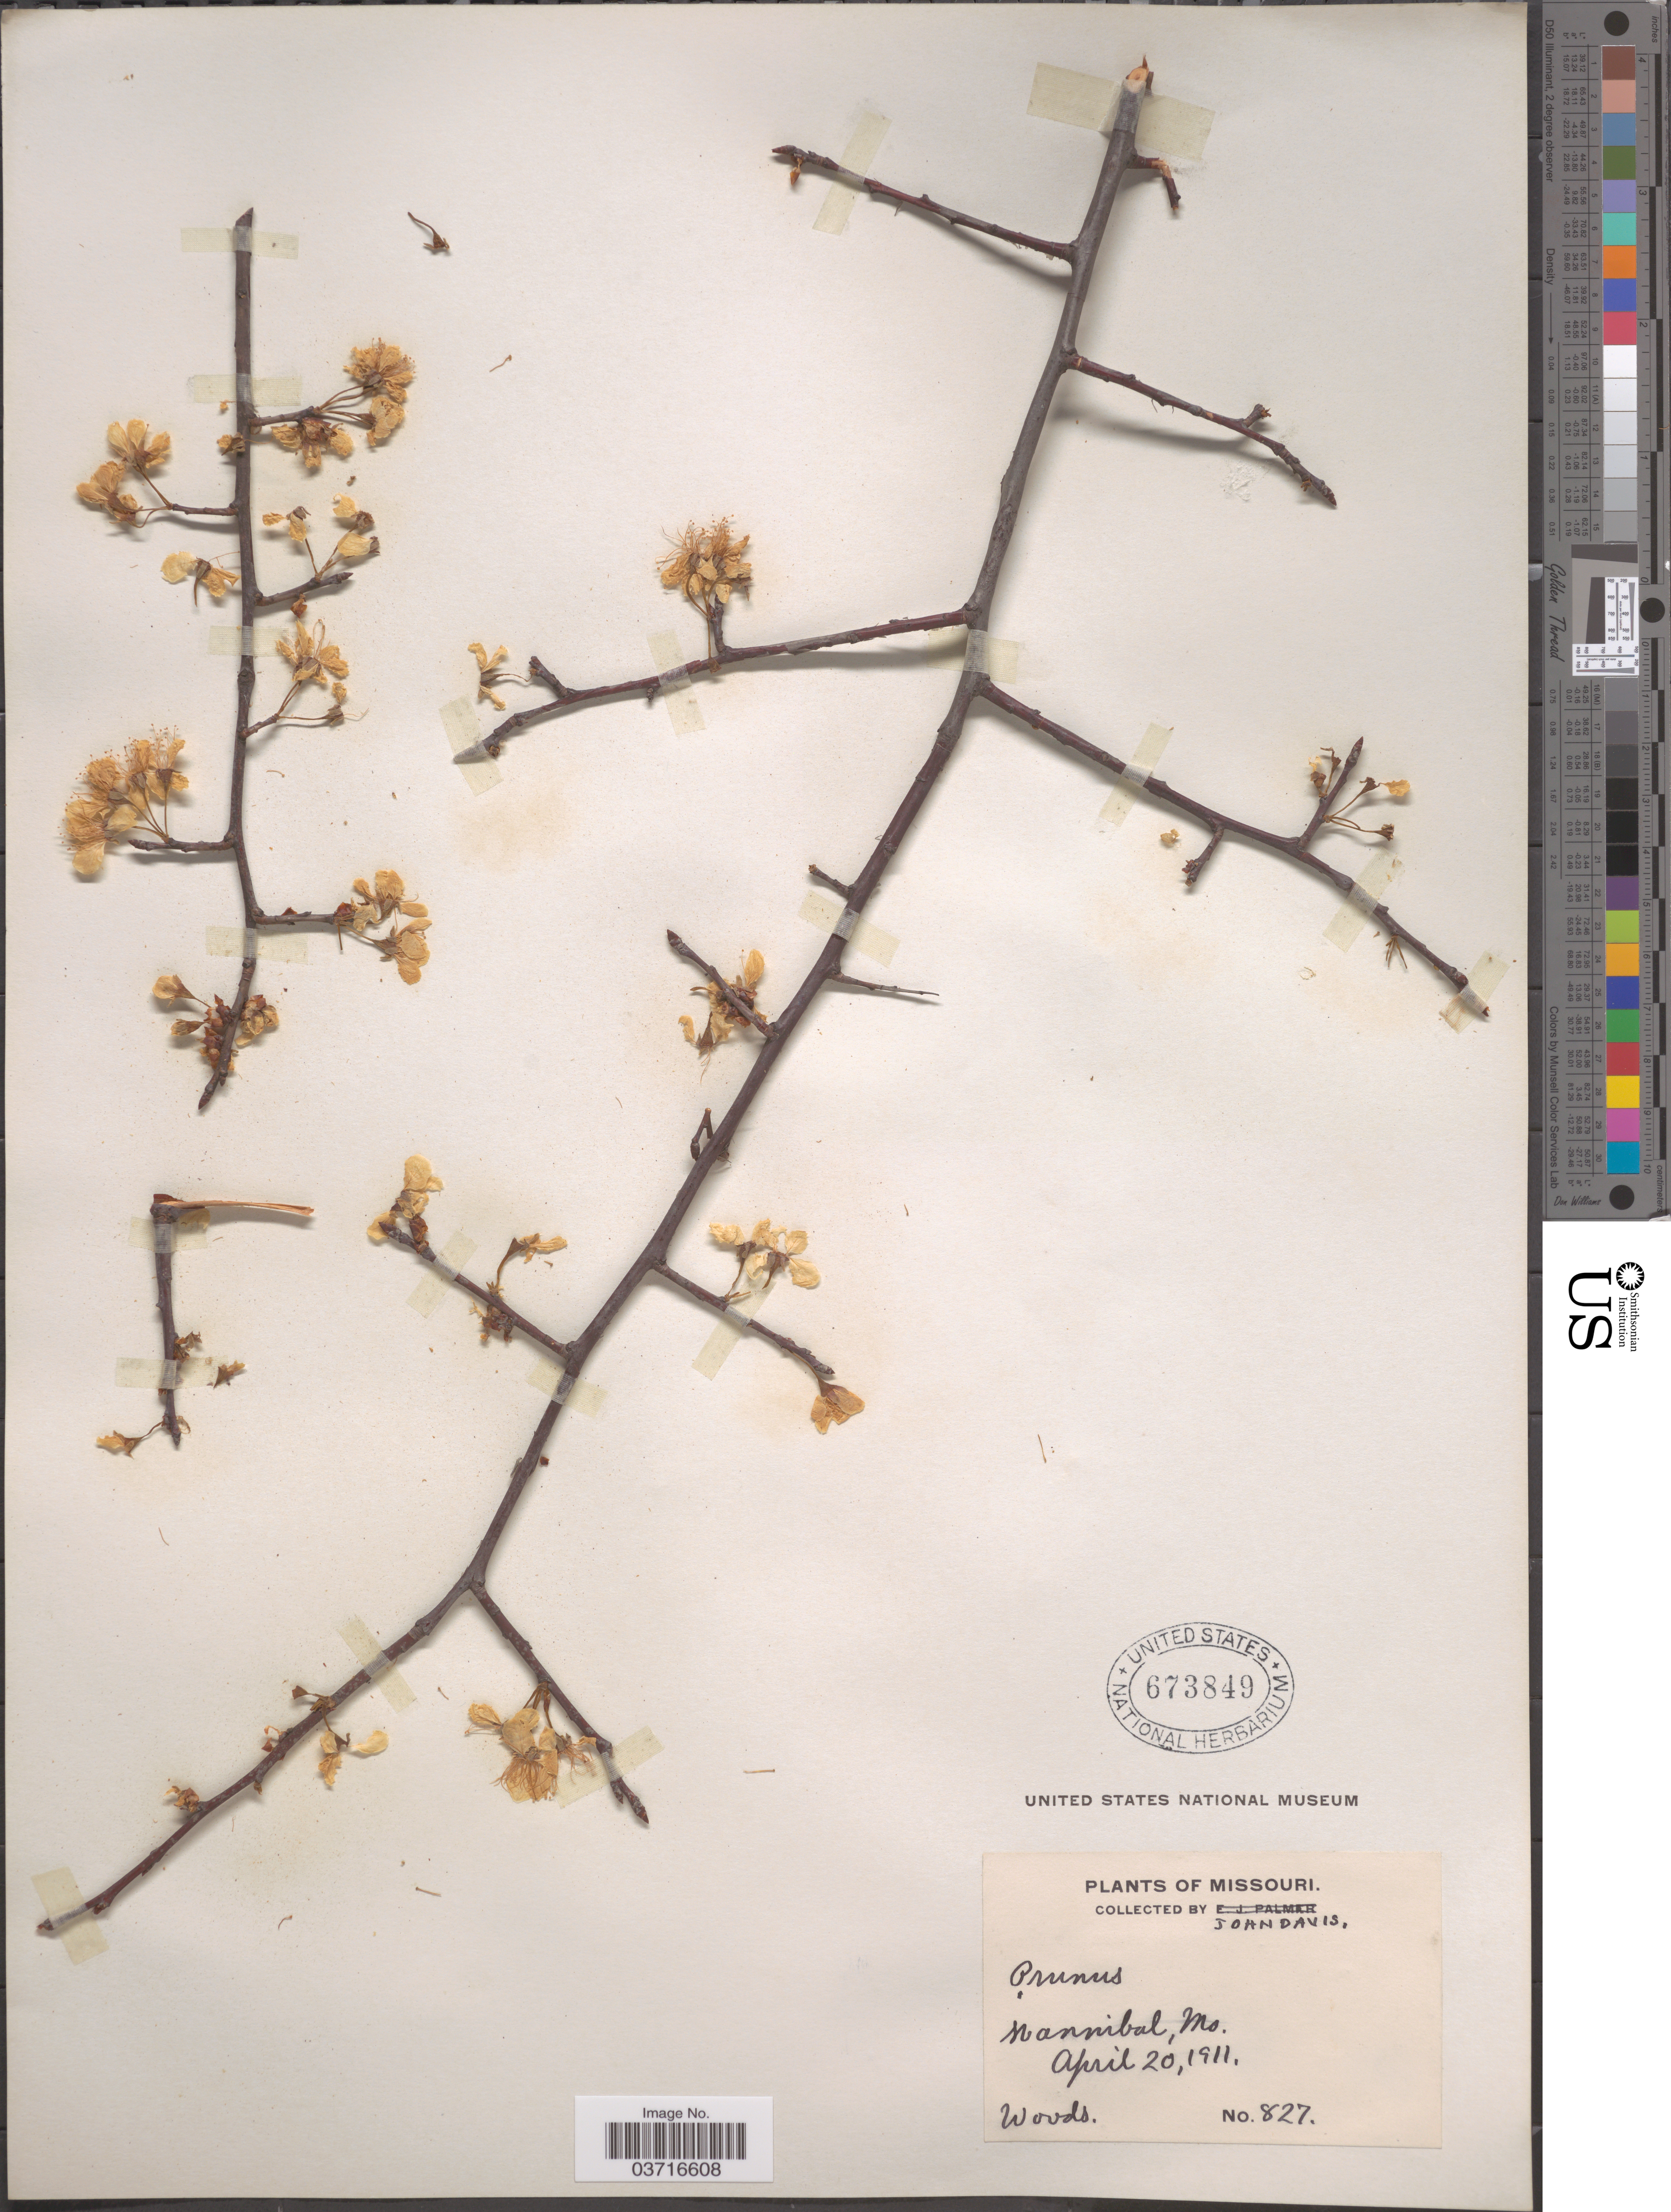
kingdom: Plantae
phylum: Tracheophyta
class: Magnoliopsida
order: Rosales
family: Rosaceae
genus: Prunus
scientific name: Prunus sp.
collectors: J. Davis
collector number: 827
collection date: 1911-04-20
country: United States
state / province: Missouri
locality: Hannibal.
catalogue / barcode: US 673849